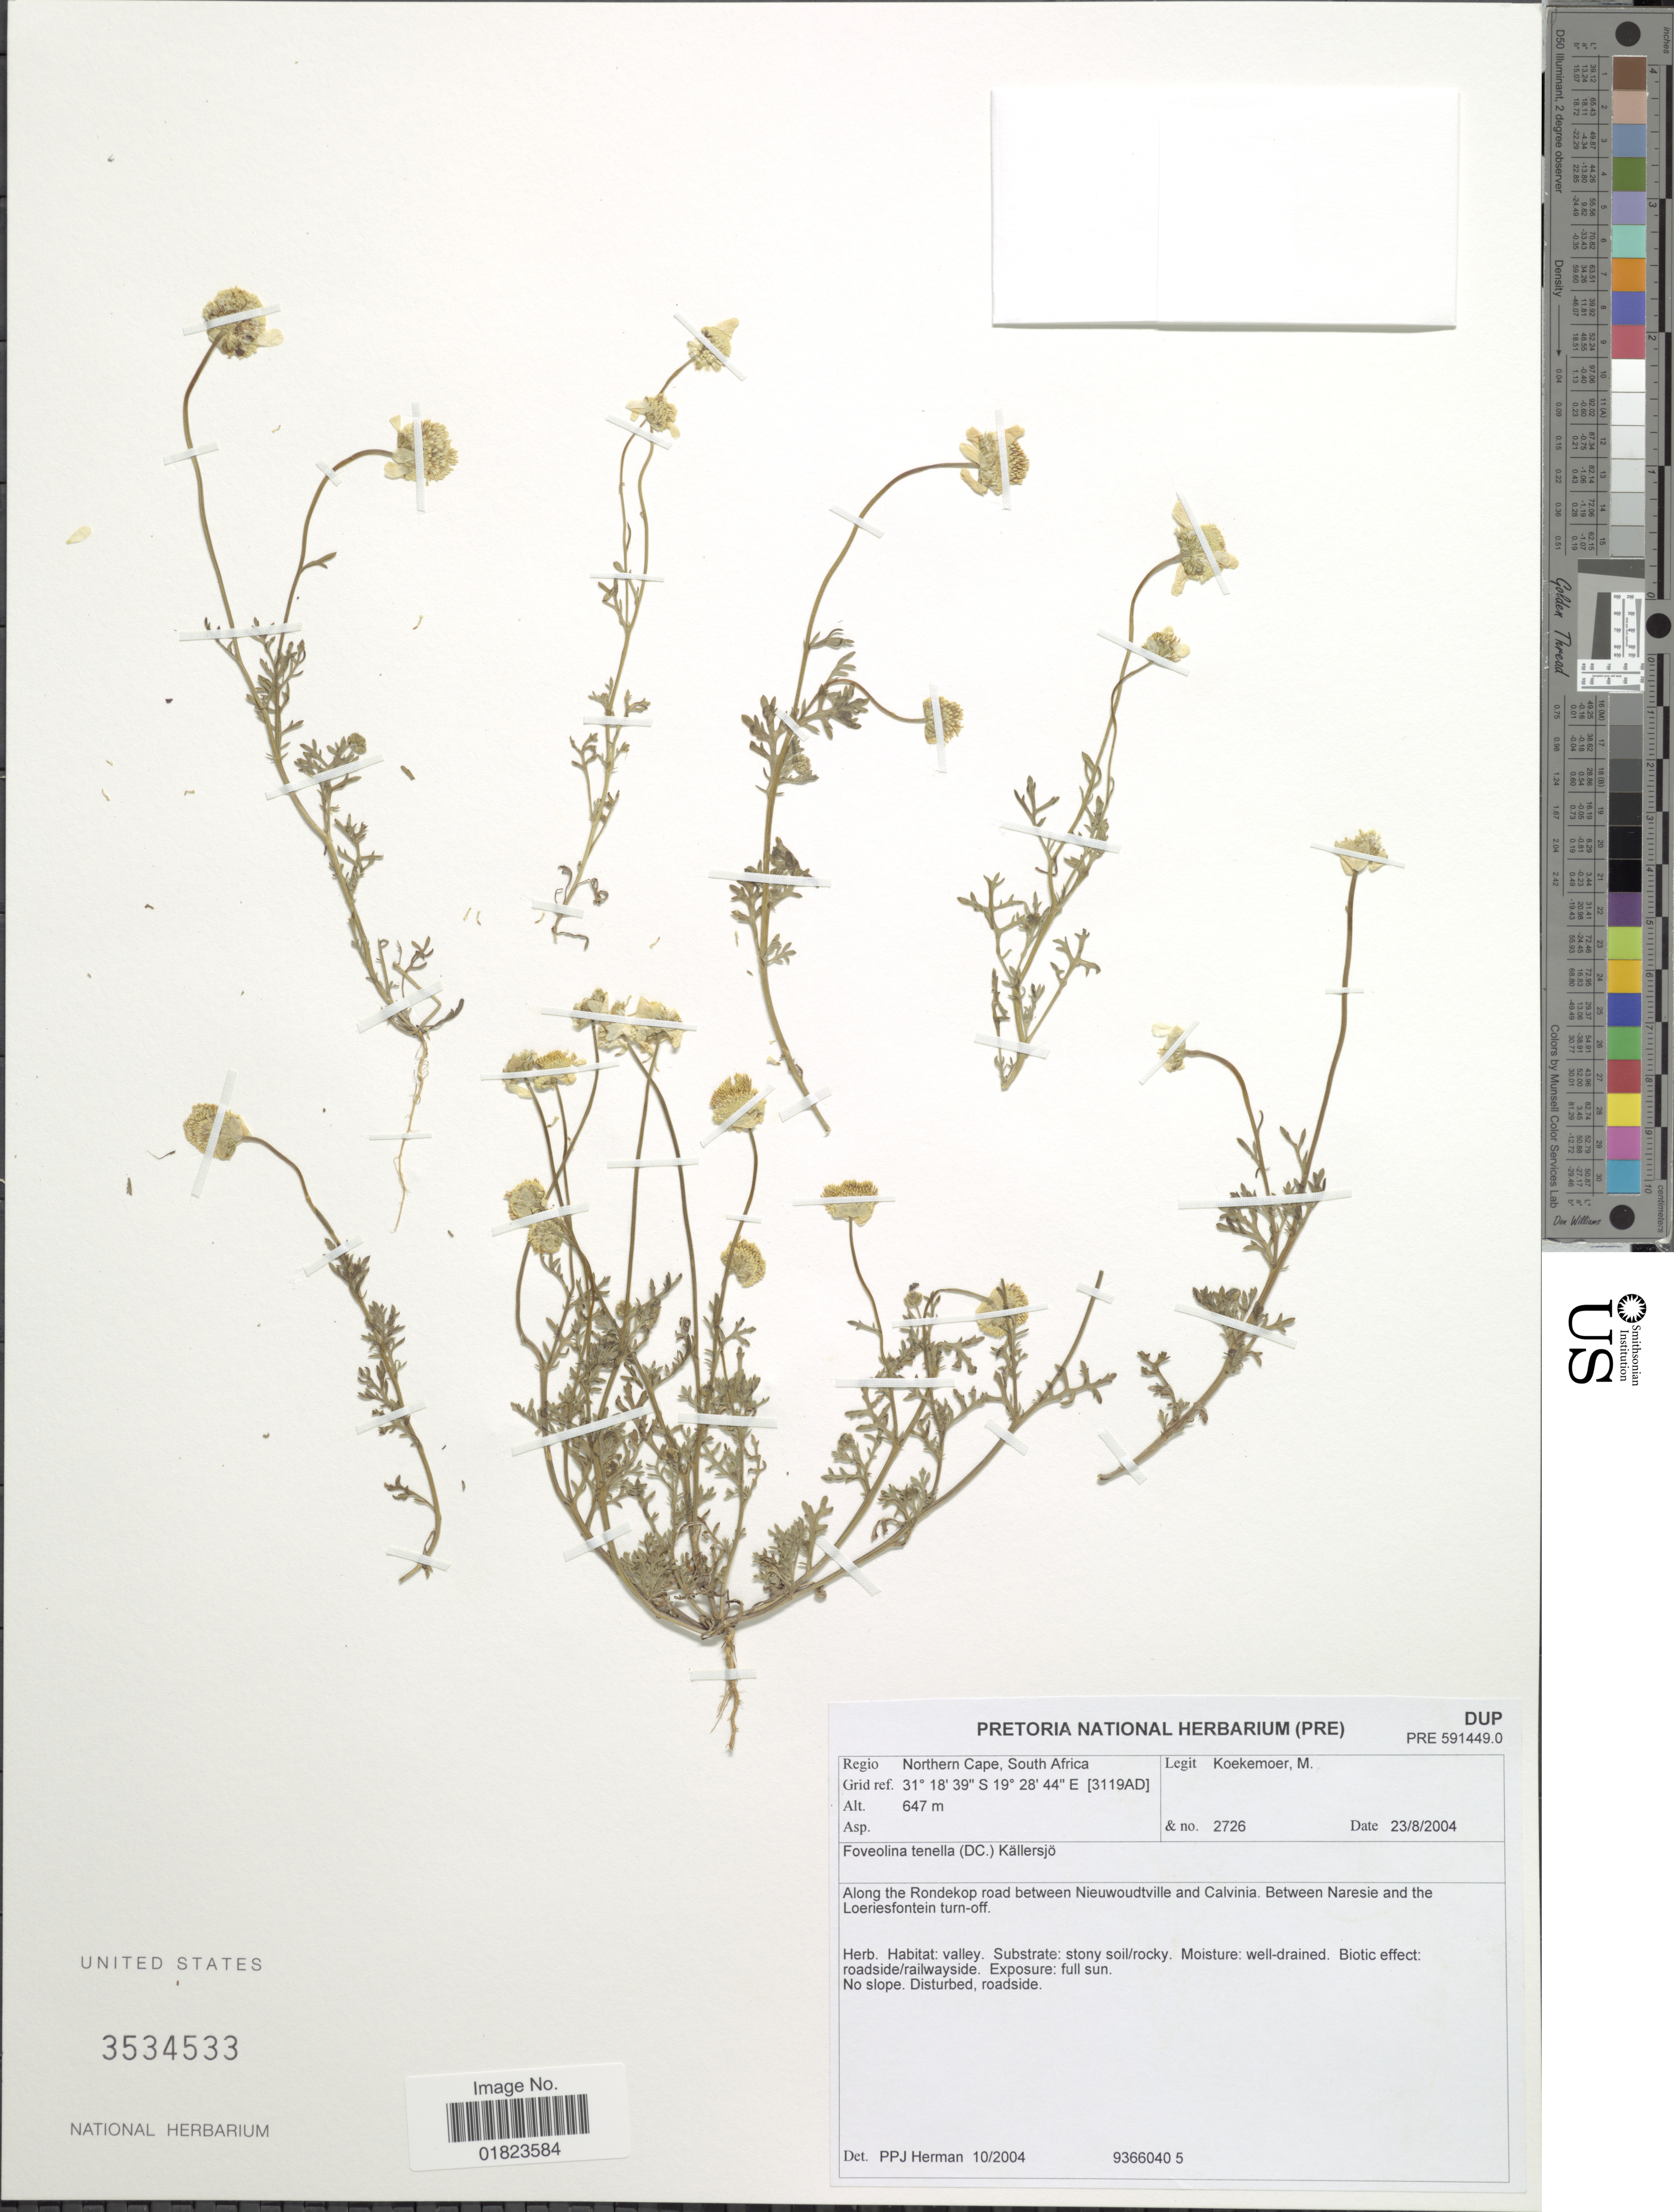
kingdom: Plantae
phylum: Tracheophyta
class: Magnoliopsida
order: Asterales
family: Asteraceae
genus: Foveolina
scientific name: Foveolina tenella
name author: (DC.) Källersjö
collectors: M. Koekemoer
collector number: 2726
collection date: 2004-08-23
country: South Africa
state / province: Northern Cape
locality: Regio Northern Cape, South Africa. Along the Rondekop road between Nieuwoudtville and Calvinia. Between Naresie and the Loeriesfontein turn-off.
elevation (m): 647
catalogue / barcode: US 3534533